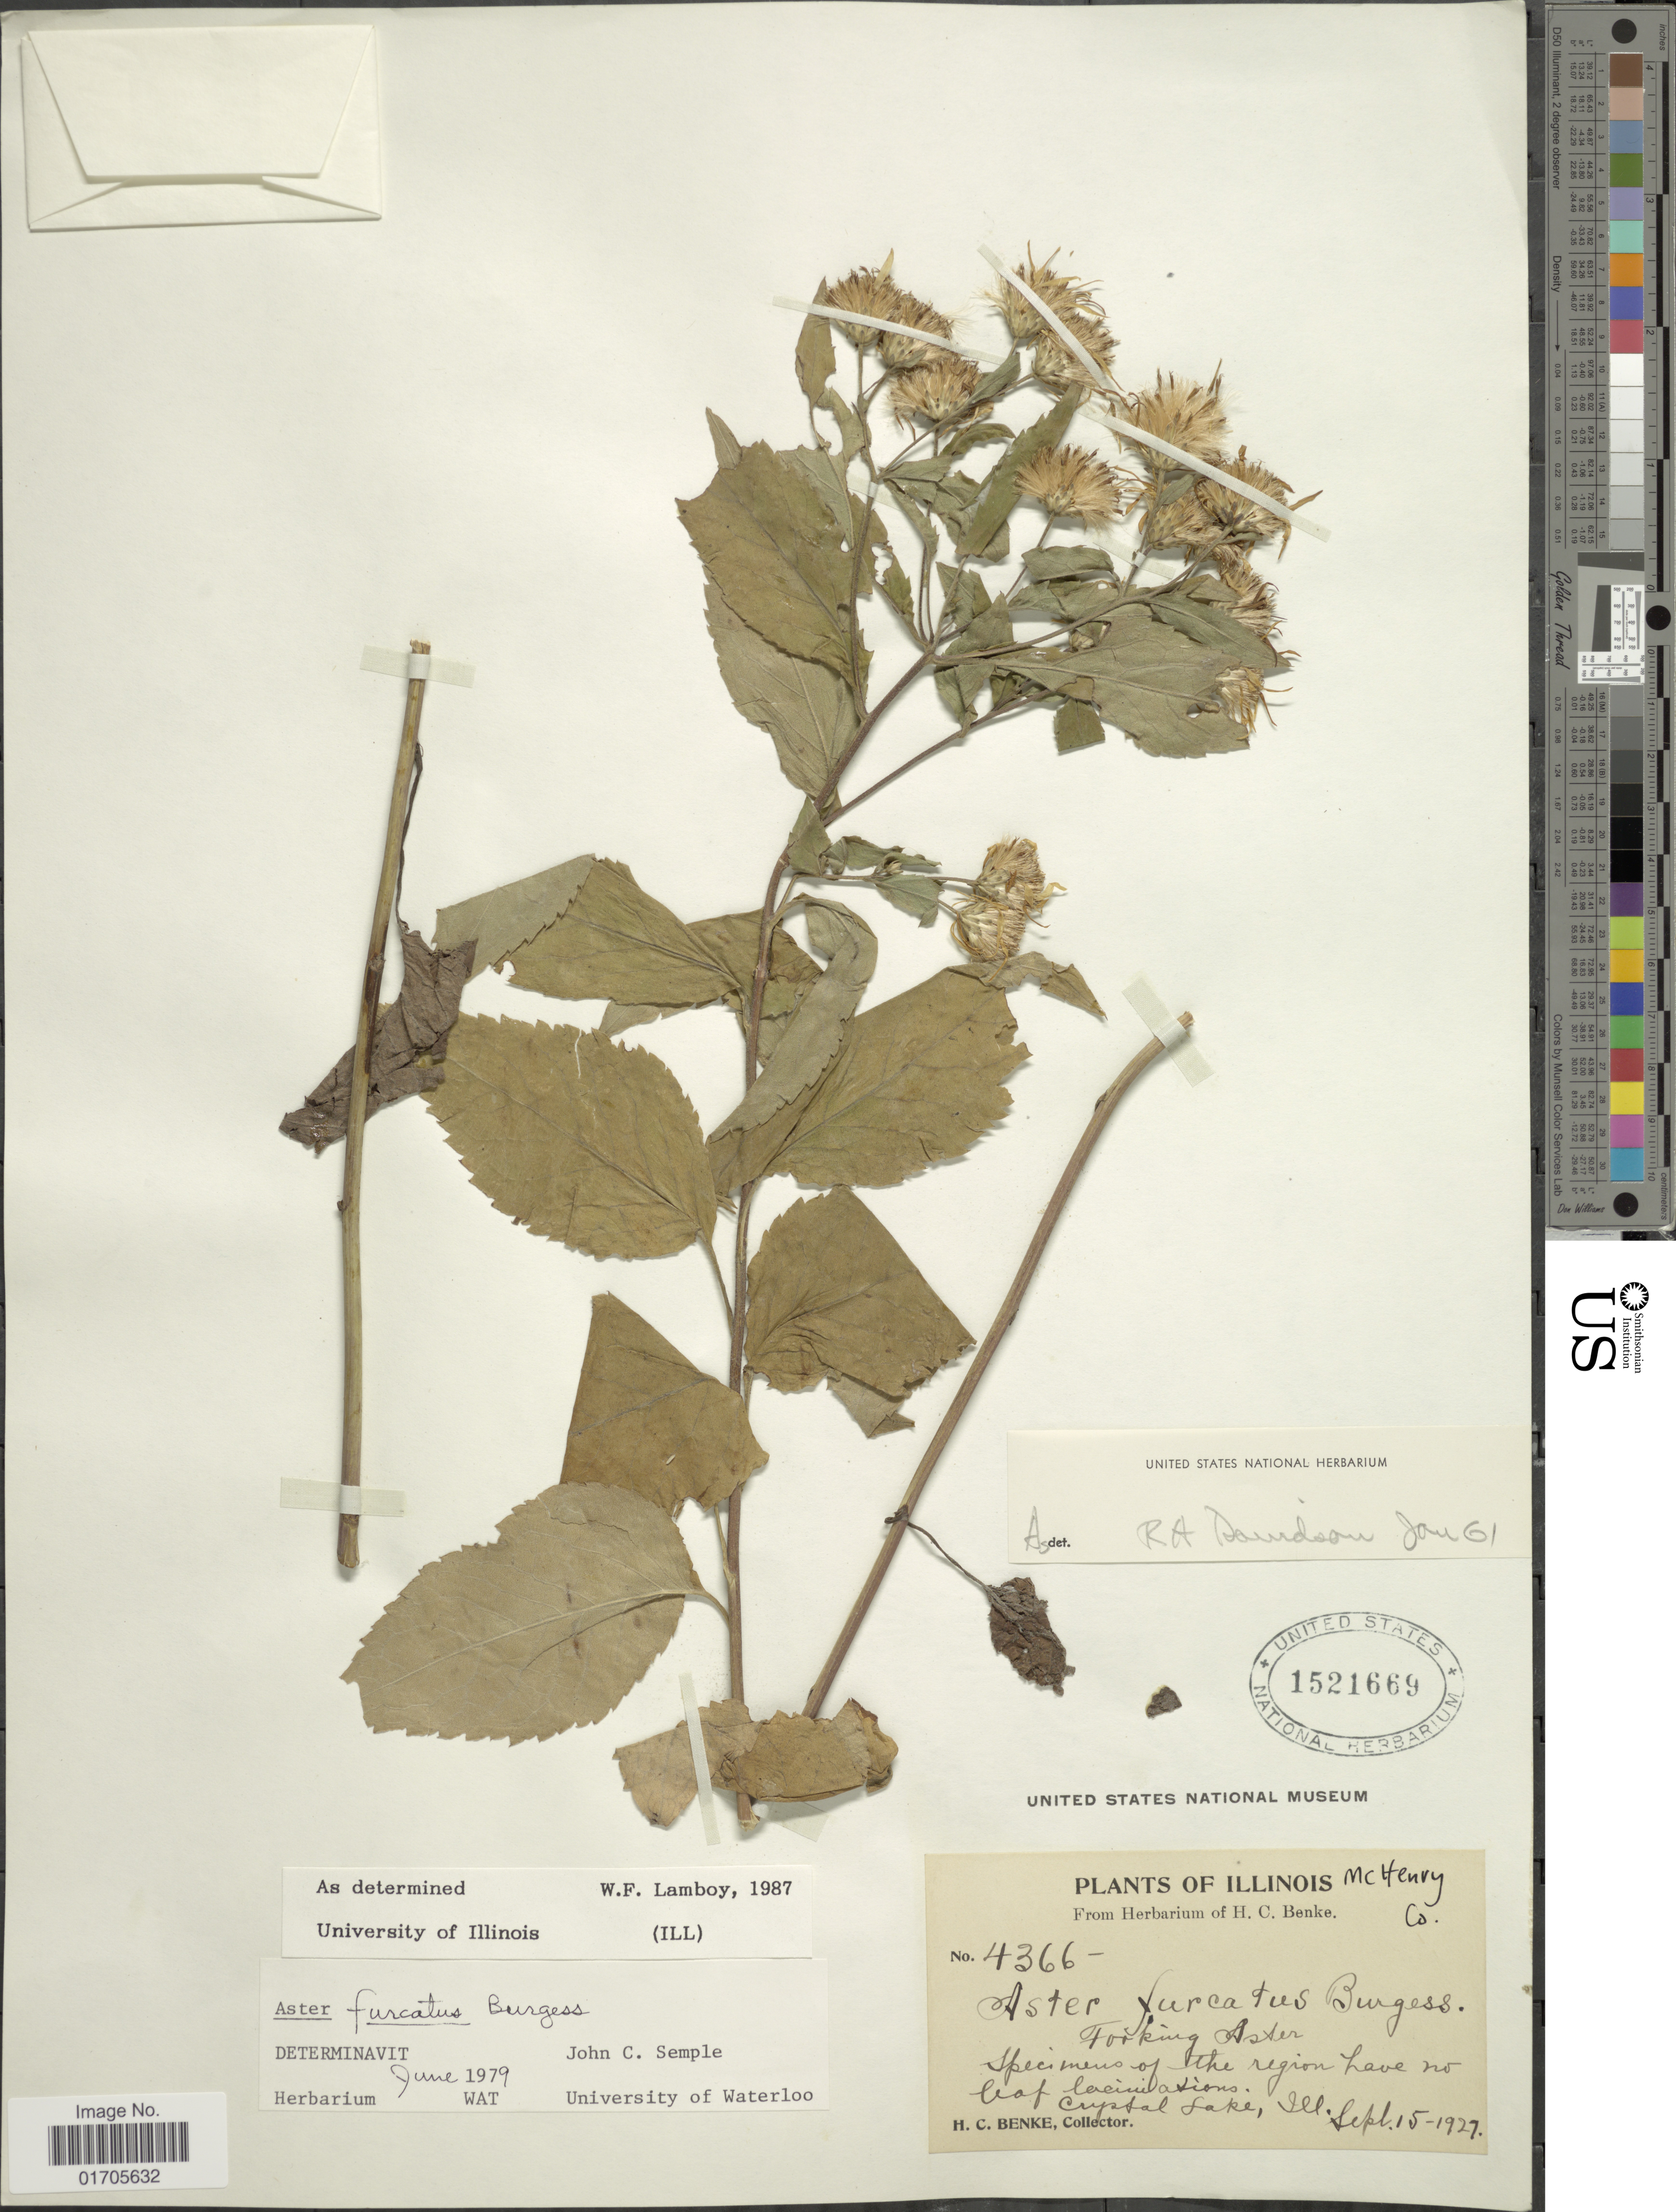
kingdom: Plantae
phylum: Tracheophyta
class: Magnoliopsida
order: Asterales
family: Asteraceae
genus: Eurybia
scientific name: Eurybia furcata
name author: G.L. Nesom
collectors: H. Benke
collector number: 4366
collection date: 1927-09-15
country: United States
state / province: Illinois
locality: Illinois, Mc Henry Co. Cuptal Lake, Ill.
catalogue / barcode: US 1521669